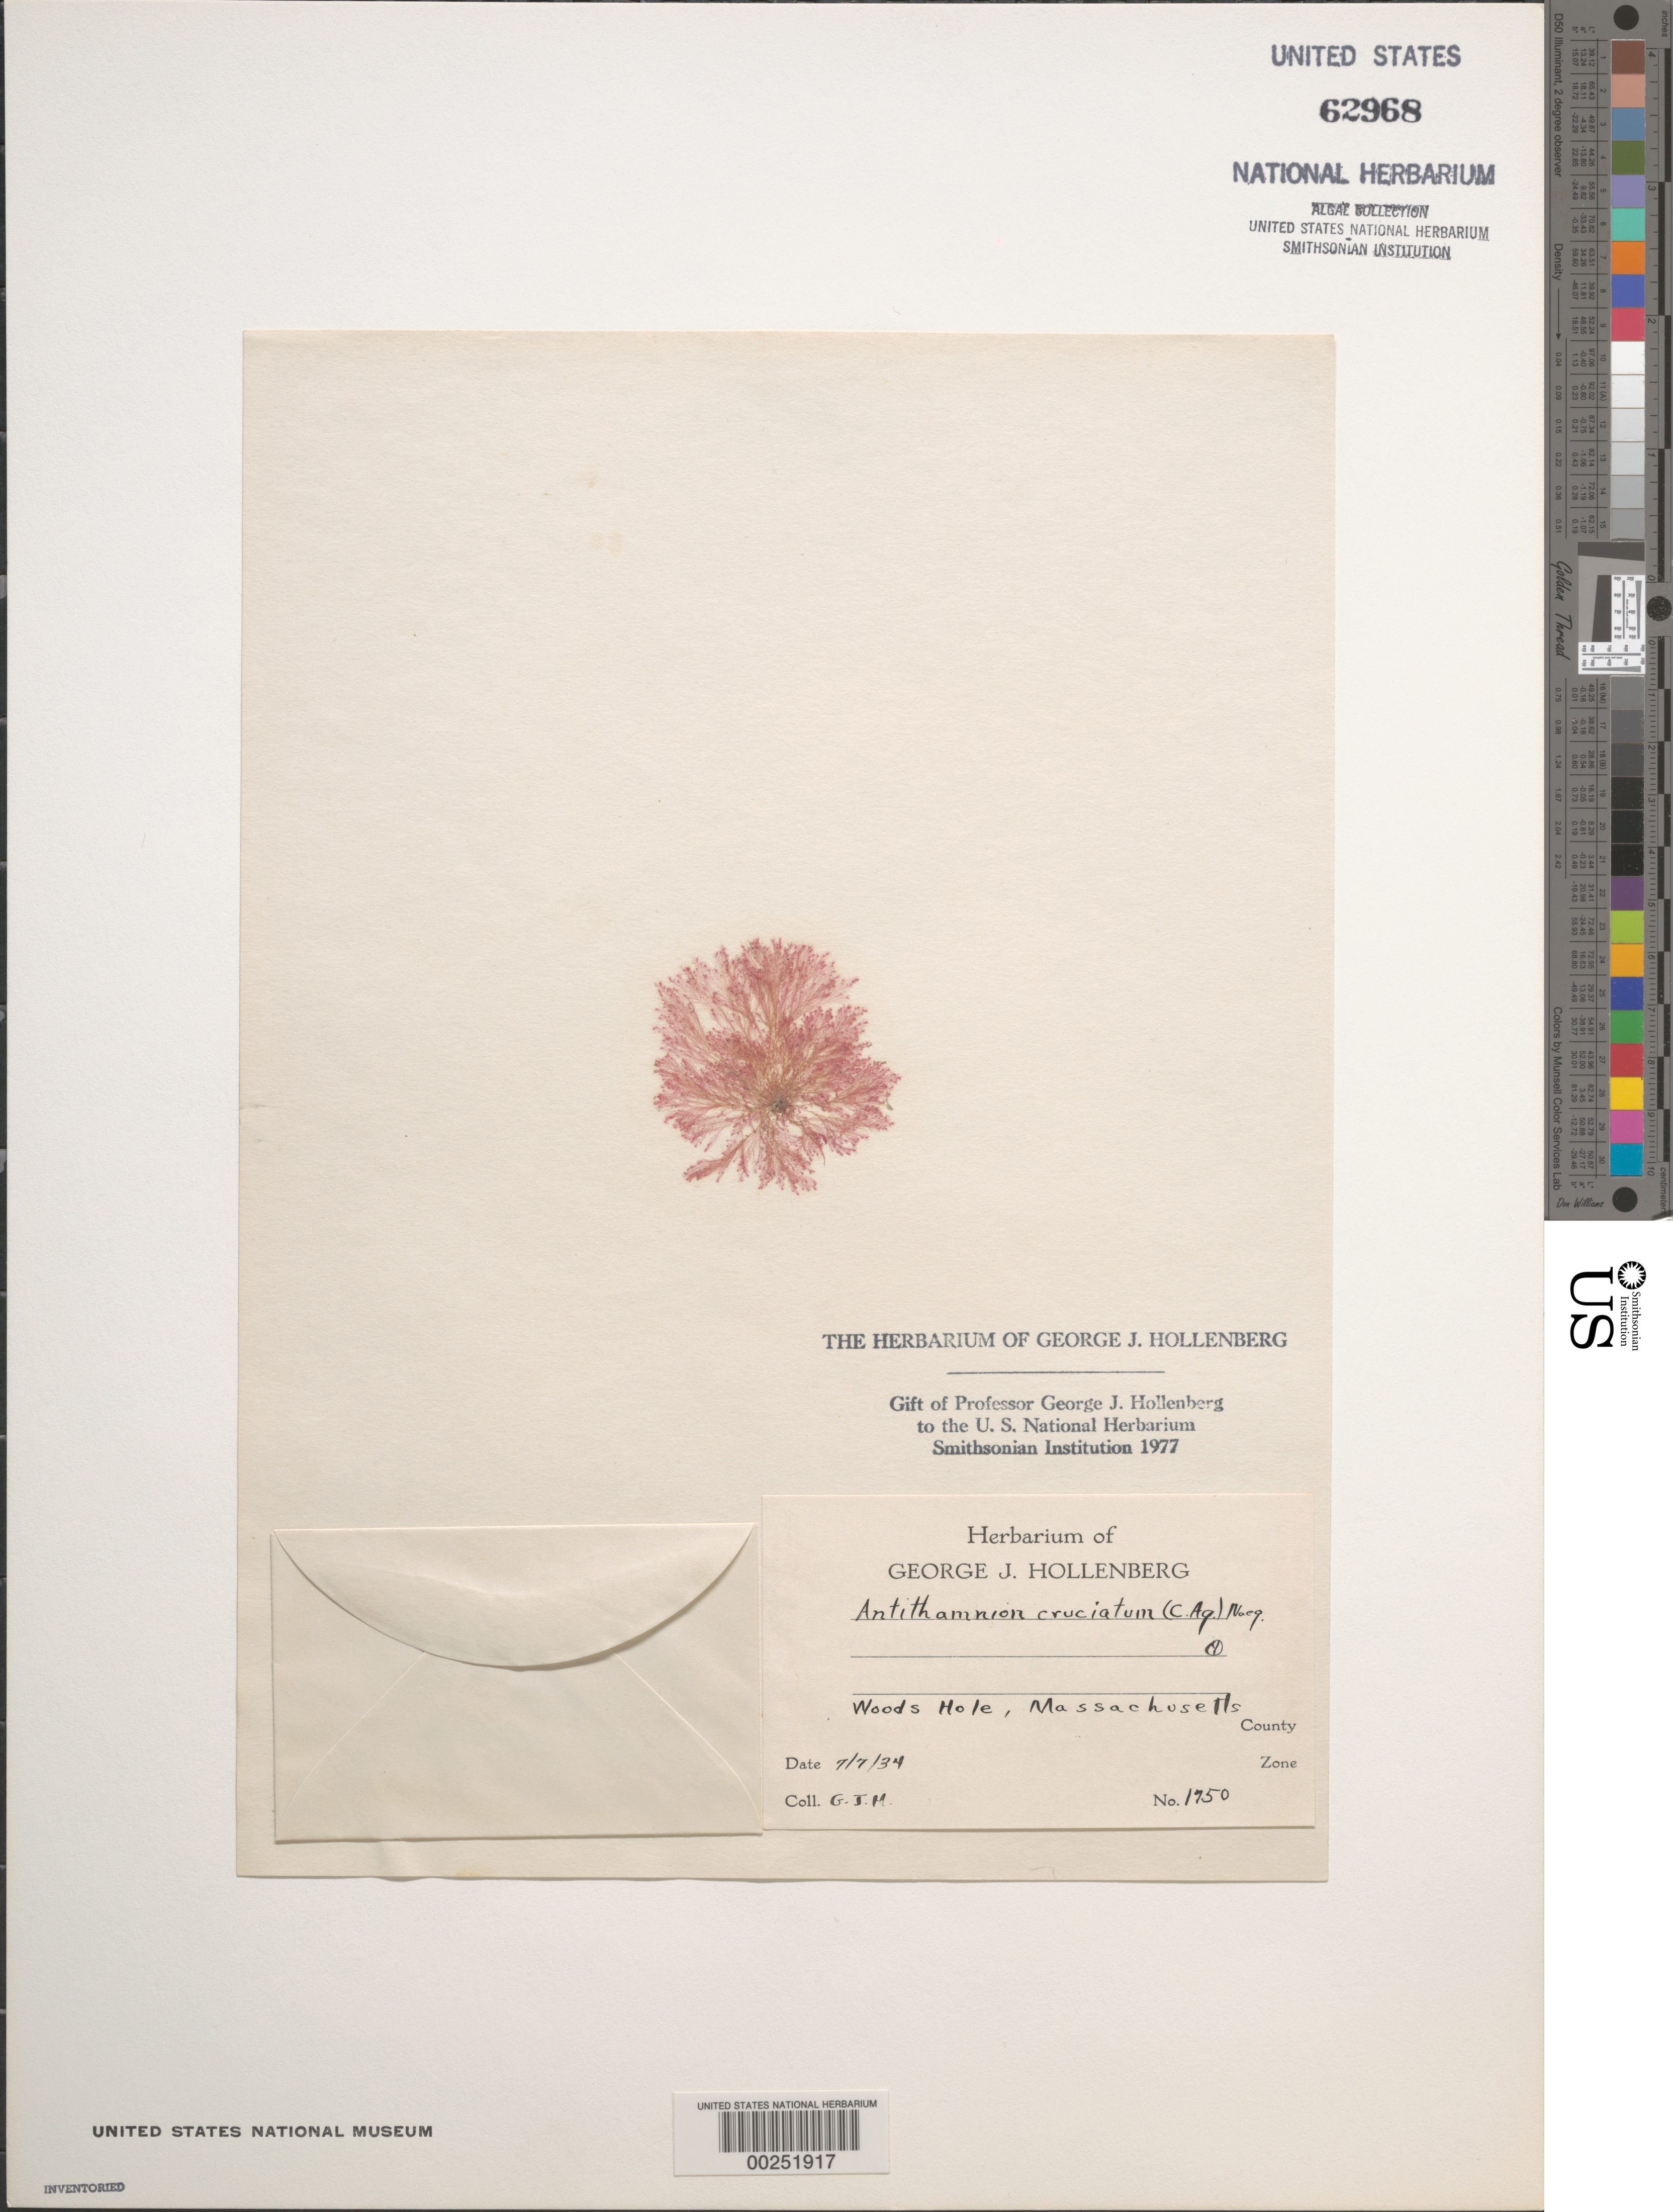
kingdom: Plantae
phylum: Rhodophyta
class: Florideophyceae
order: Ceramiales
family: Ceramiaceae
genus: Antithamnion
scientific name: Antithamnion cruciatum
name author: (C. Agardh) Näg.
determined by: Hollenberg, George J.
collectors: G. Hollenberg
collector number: GJH 1750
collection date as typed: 07 Jul 1934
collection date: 1934-07-07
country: United States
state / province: Massachusetts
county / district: Barnstable County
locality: Woods Hole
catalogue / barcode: US 62968